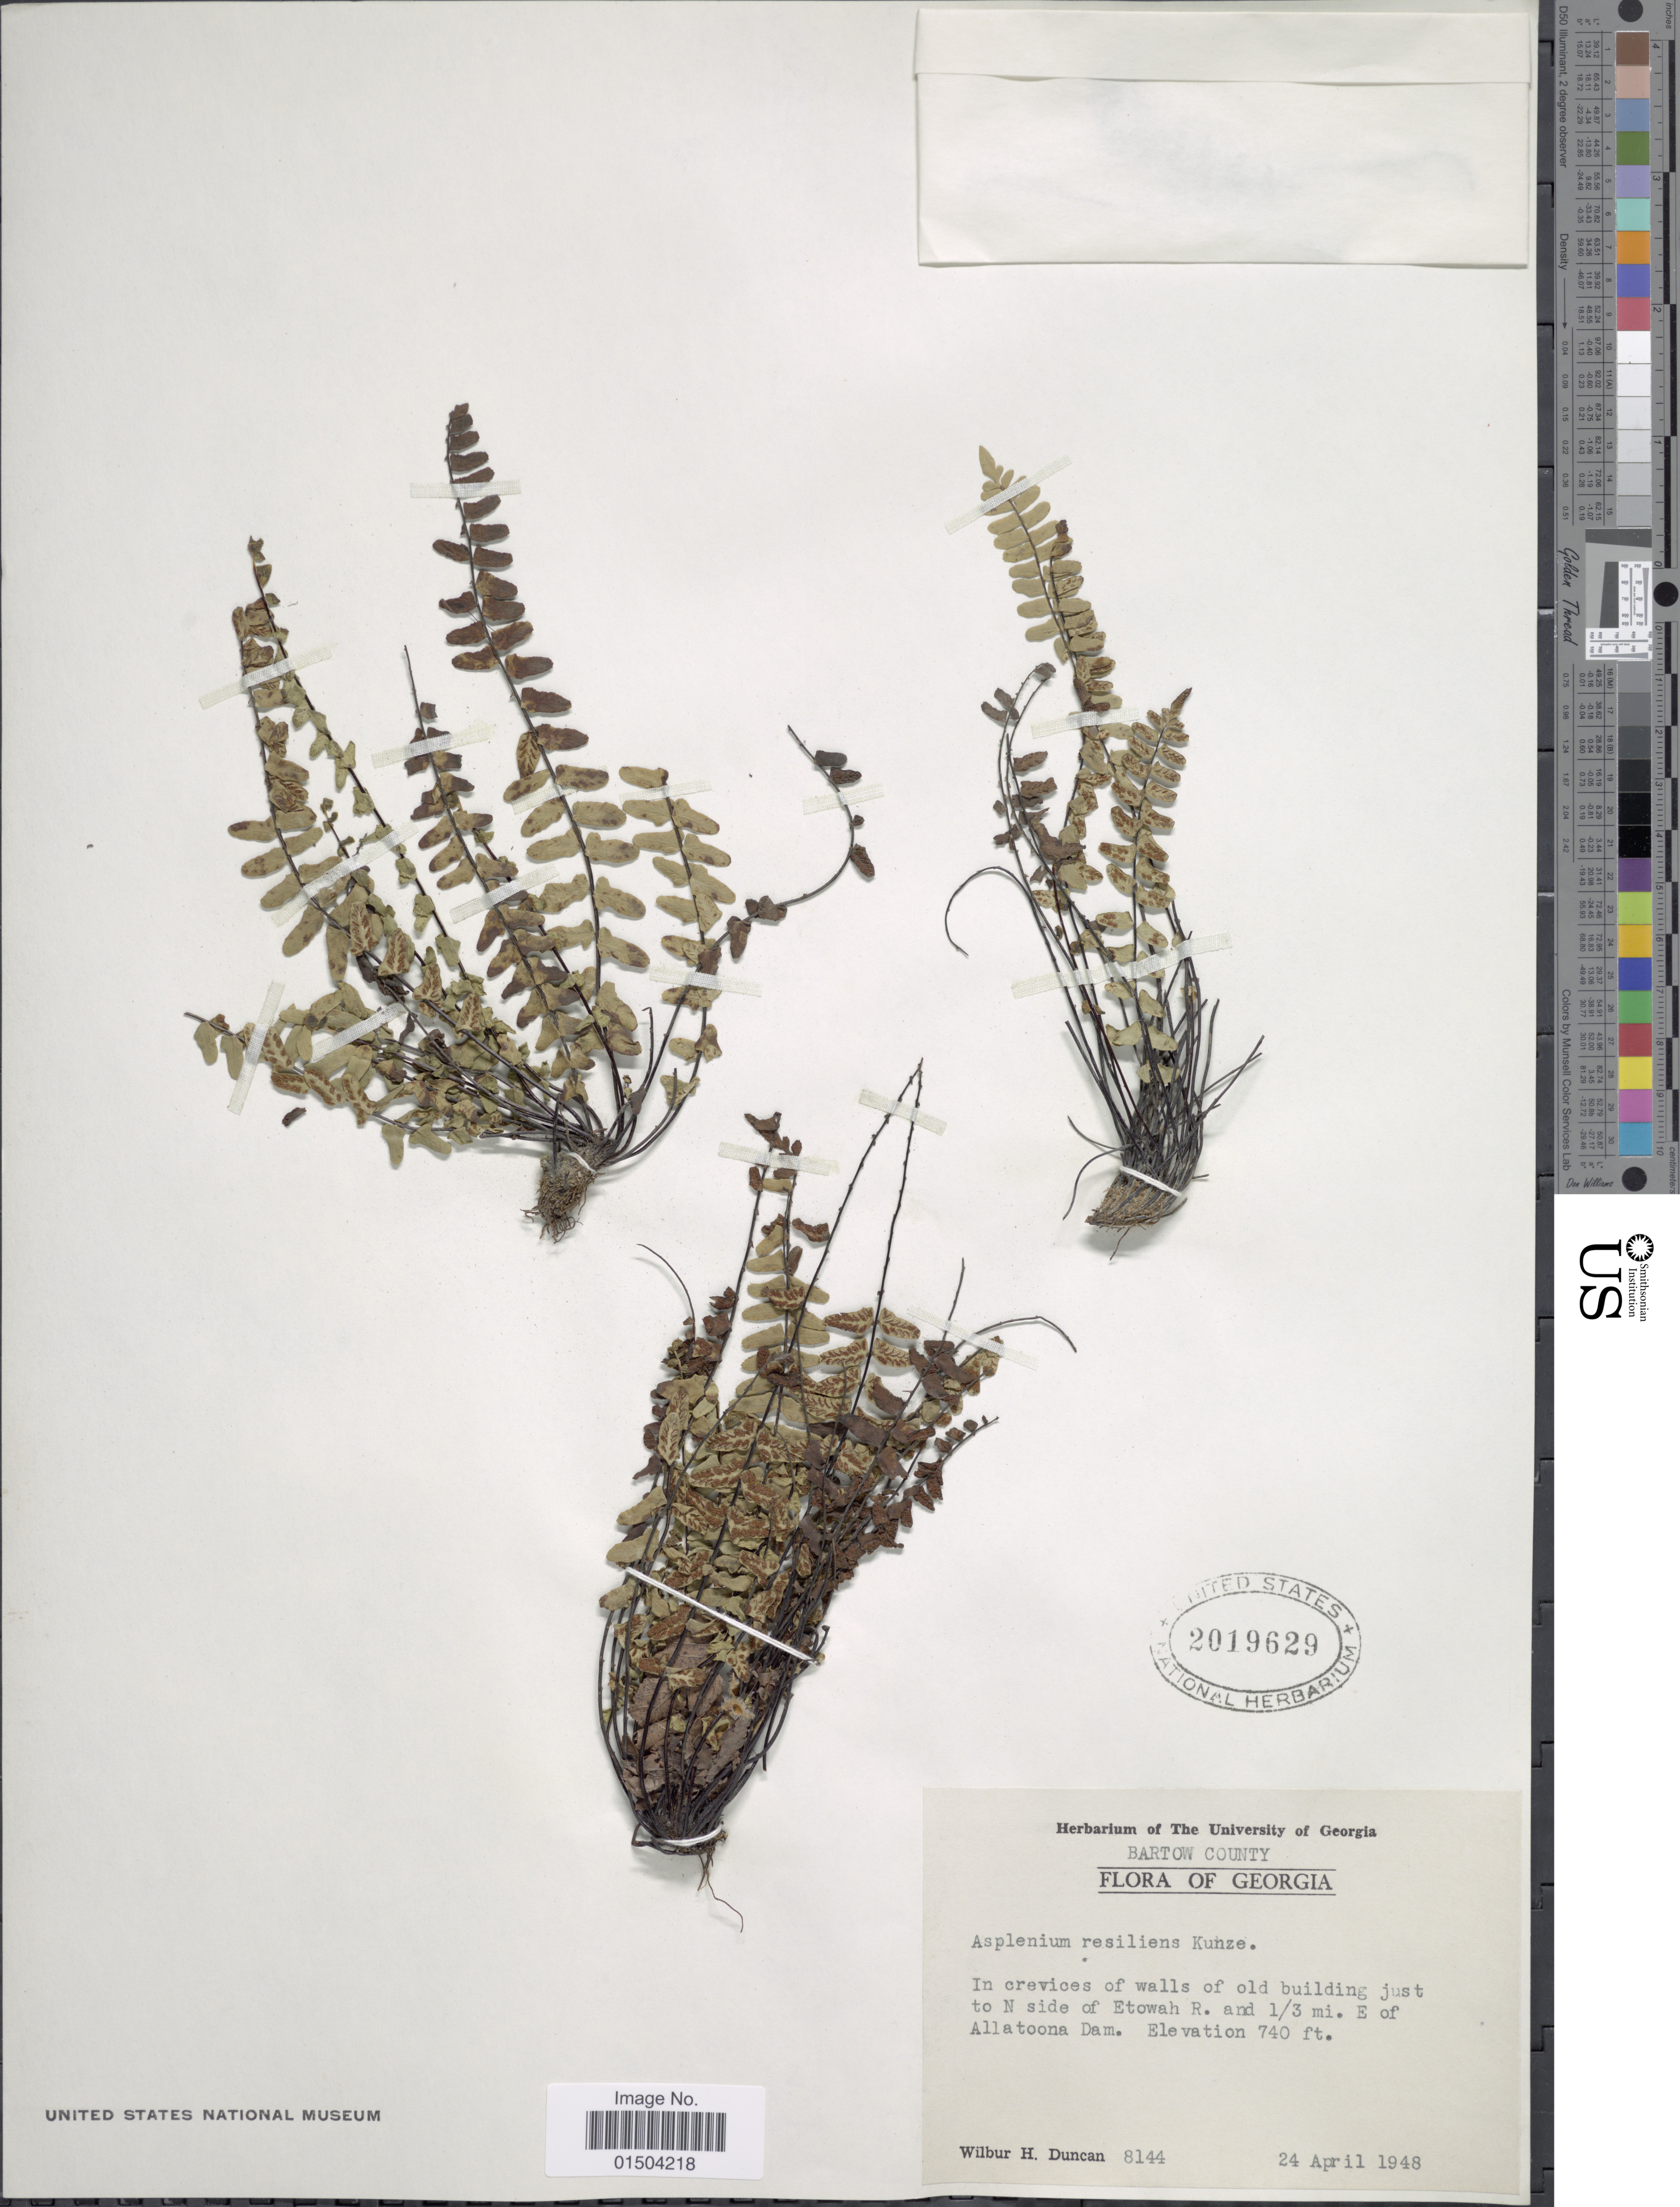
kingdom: Plantae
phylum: Tracheophyta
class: Polypodiopsida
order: Polypodiales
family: Aspleniaceae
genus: Asplenium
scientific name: Asplenium resiliens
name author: Kunze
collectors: W. H. Duncan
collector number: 8144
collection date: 1948-04-24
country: United States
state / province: Georgia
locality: Bartow County. In crevices of walls of old building just to N side of Etowah R. and 1/3 mi. E of Allatoona Dam.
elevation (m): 226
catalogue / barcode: US 2019629